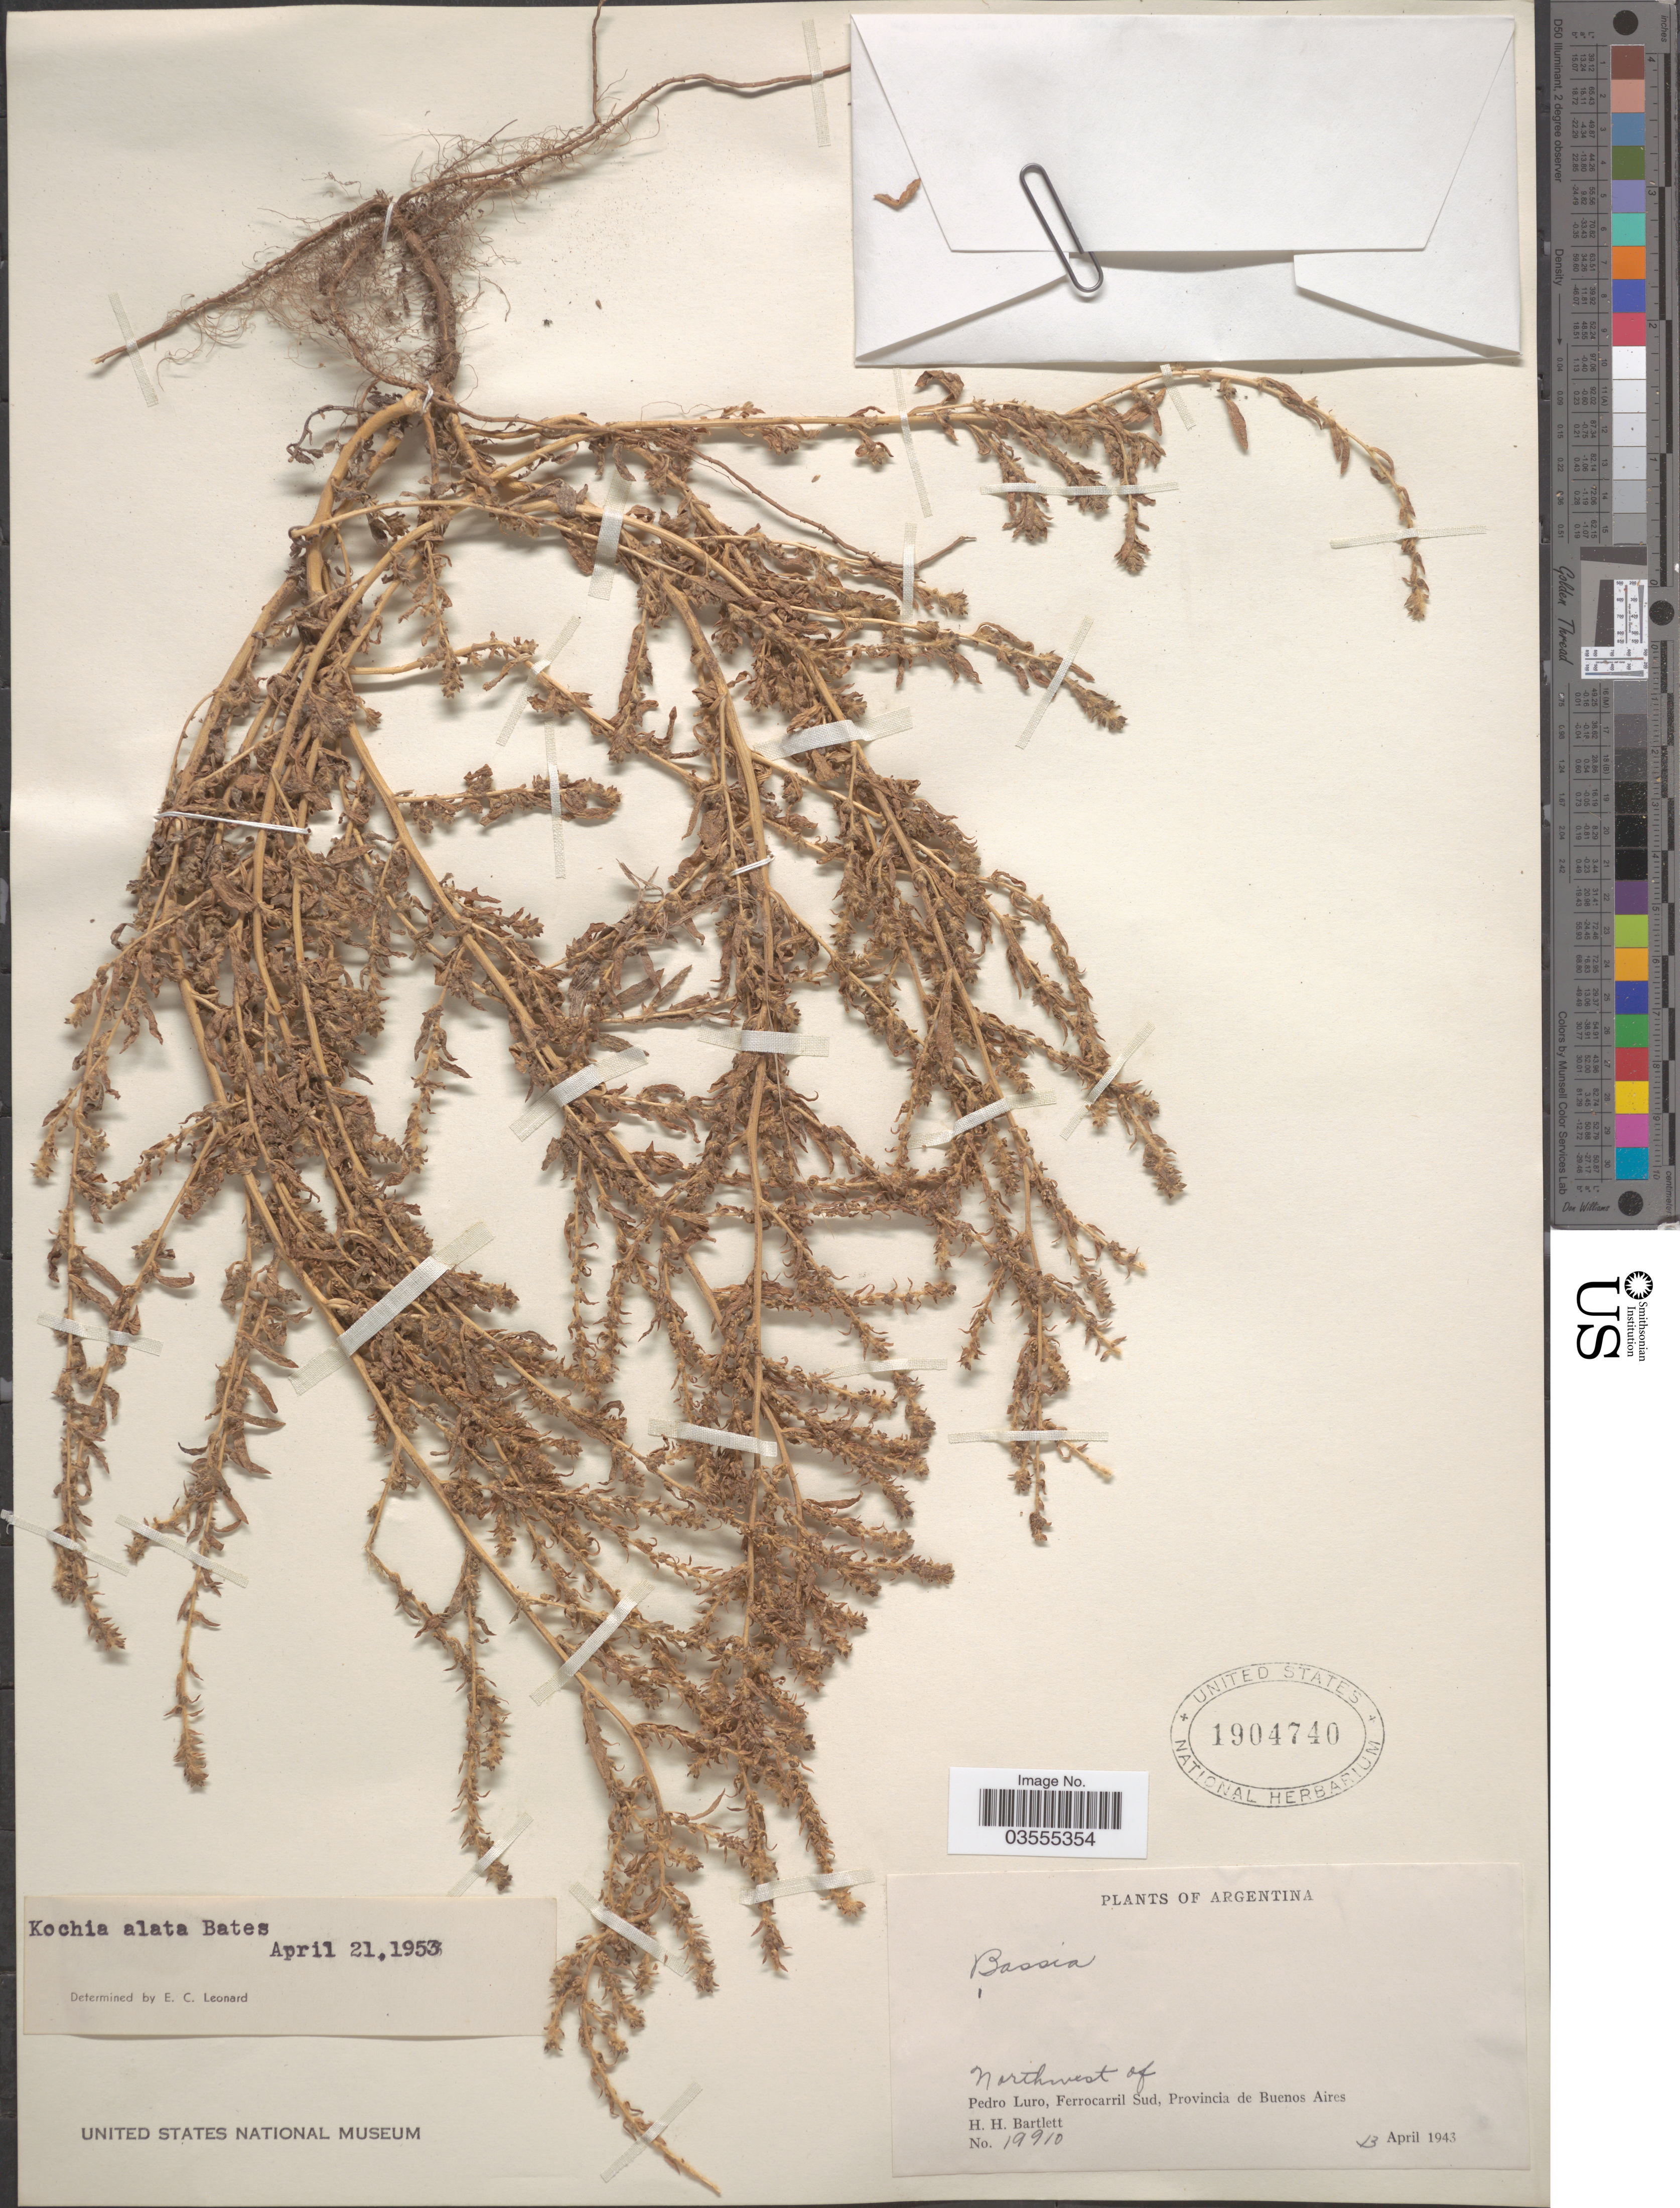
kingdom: Plantae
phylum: Tracheophyta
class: Magnoliopsida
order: Caryophyllales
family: Amaranthaceae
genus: Bassia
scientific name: Bassia scoparia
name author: (L.) Voss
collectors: H. H. Bartlett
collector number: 19910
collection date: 1943-04-13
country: Argentina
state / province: Buenos Aires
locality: Northwest of Pedro Luro, Ferrocarril Sud.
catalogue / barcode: US 1904740